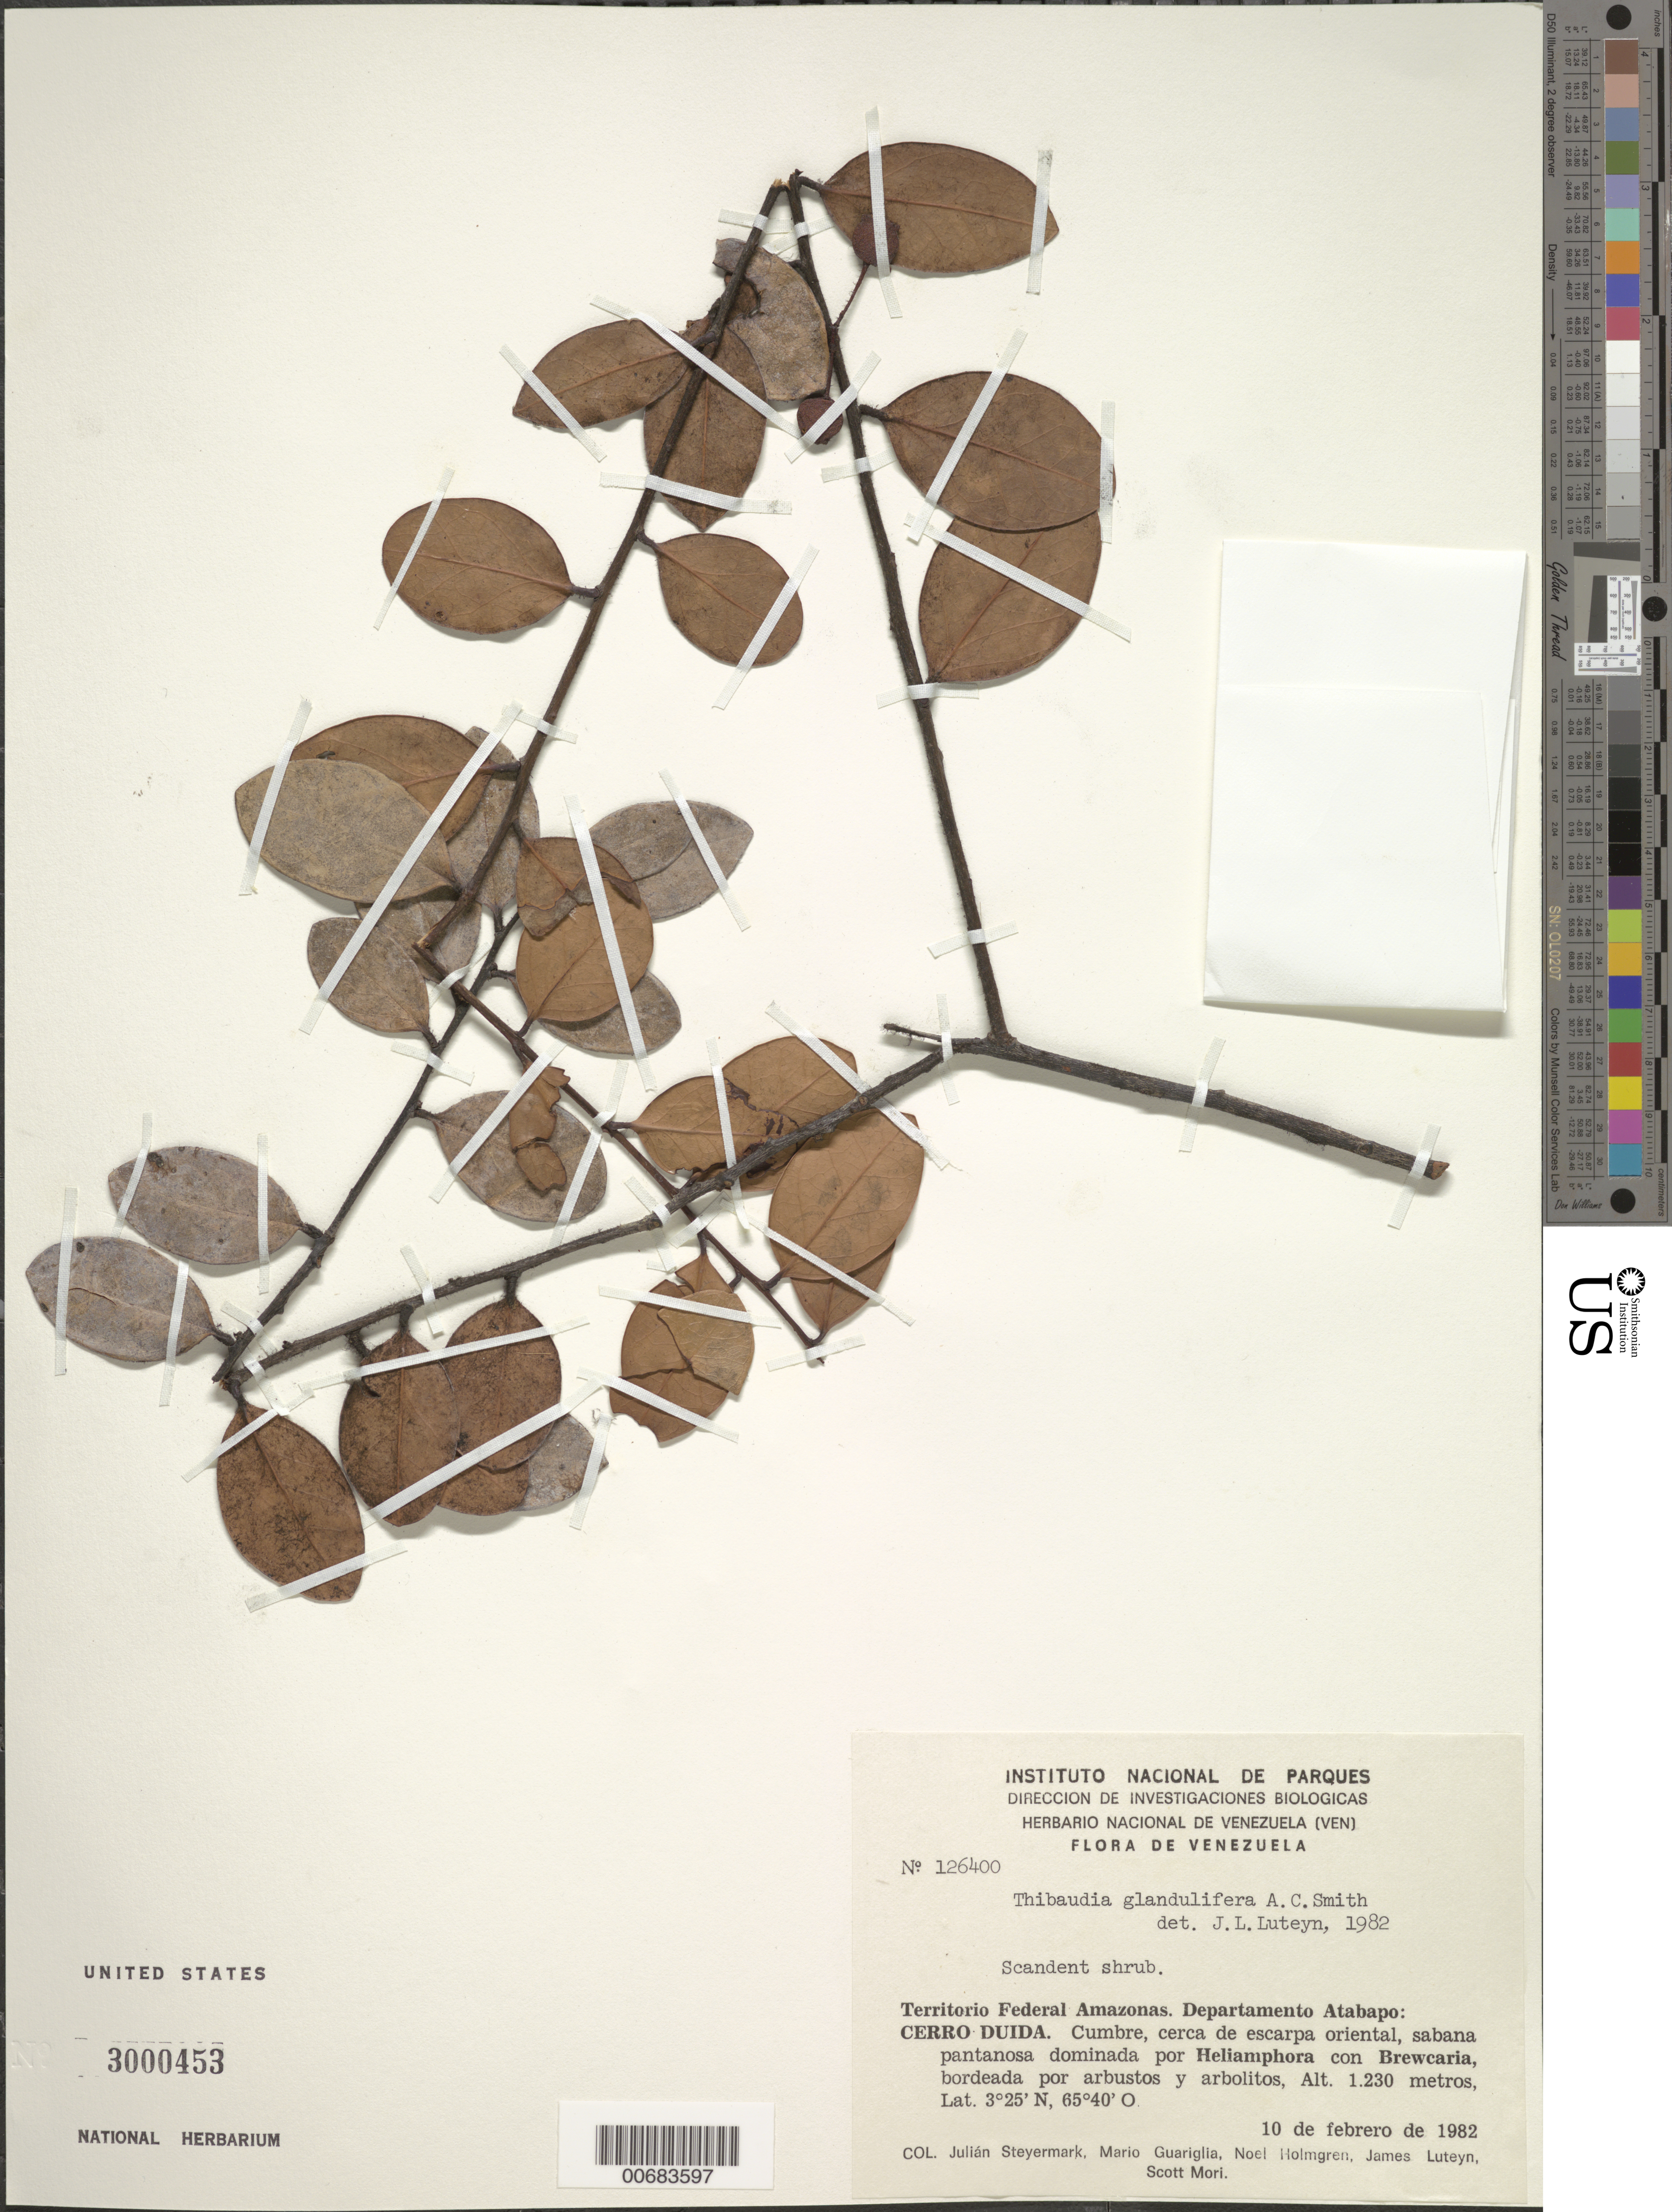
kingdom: Plantae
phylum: Tracheophyta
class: Magnoliopsida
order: Ericales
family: Ericaceae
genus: Thibaudia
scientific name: Thibaudia glandulifera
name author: A.C. Sm.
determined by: Luteyn, J. L.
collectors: J. Steyermark, M. Guariglia P., N. H. Holmgren, J. L. Luteyn & S. Mori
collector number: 126400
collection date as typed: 10-Feb-82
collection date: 1982-02-10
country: Venezuela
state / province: Amazonas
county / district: Atabapo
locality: Cerro Duida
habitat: Sabana pantanosa dominada por Heliamphora con Brewcaria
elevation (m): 1230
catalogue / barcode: US 3000453